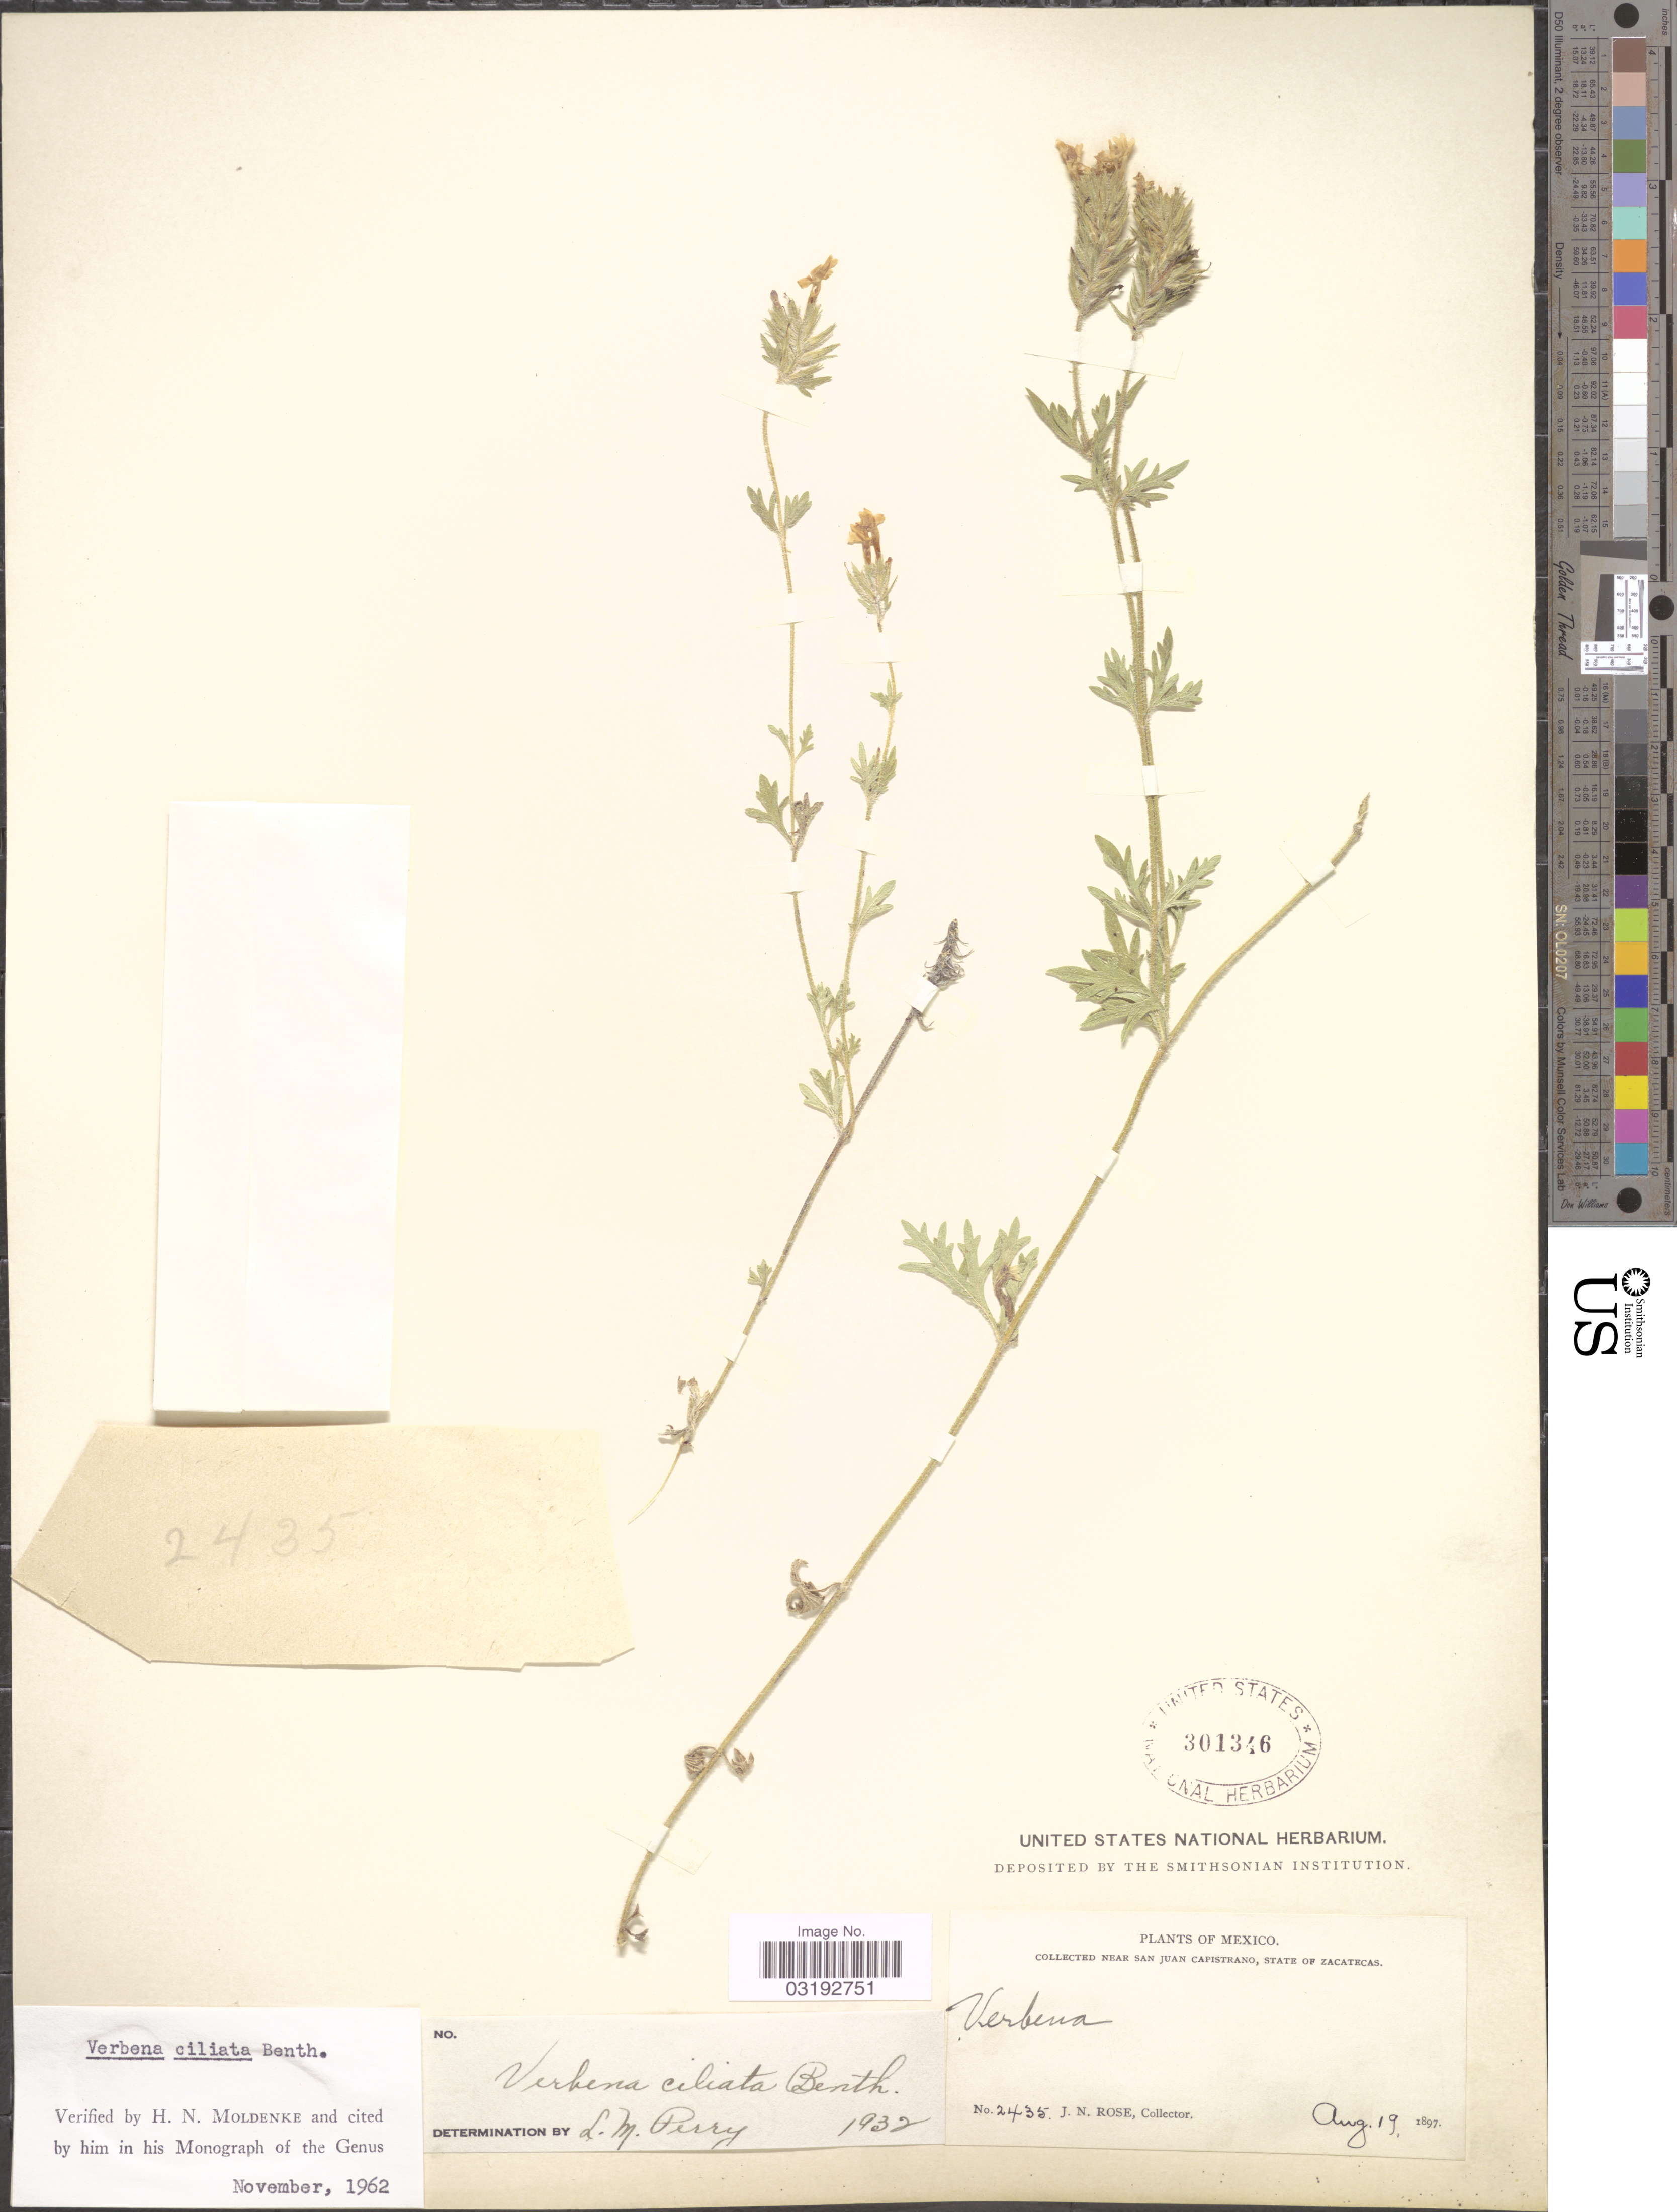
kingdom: Plantae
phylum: Tracheophyta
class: Magnoliopsida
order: Lamiales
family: Verbenaceae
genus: Verbena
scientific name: Verbena ciliata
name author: Benth.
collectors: J. N. Rose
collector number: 2435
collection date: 1897-08-19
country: Mexico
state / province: Zacatecas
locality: Near San Juan Capistrano.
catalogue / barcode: US 301346